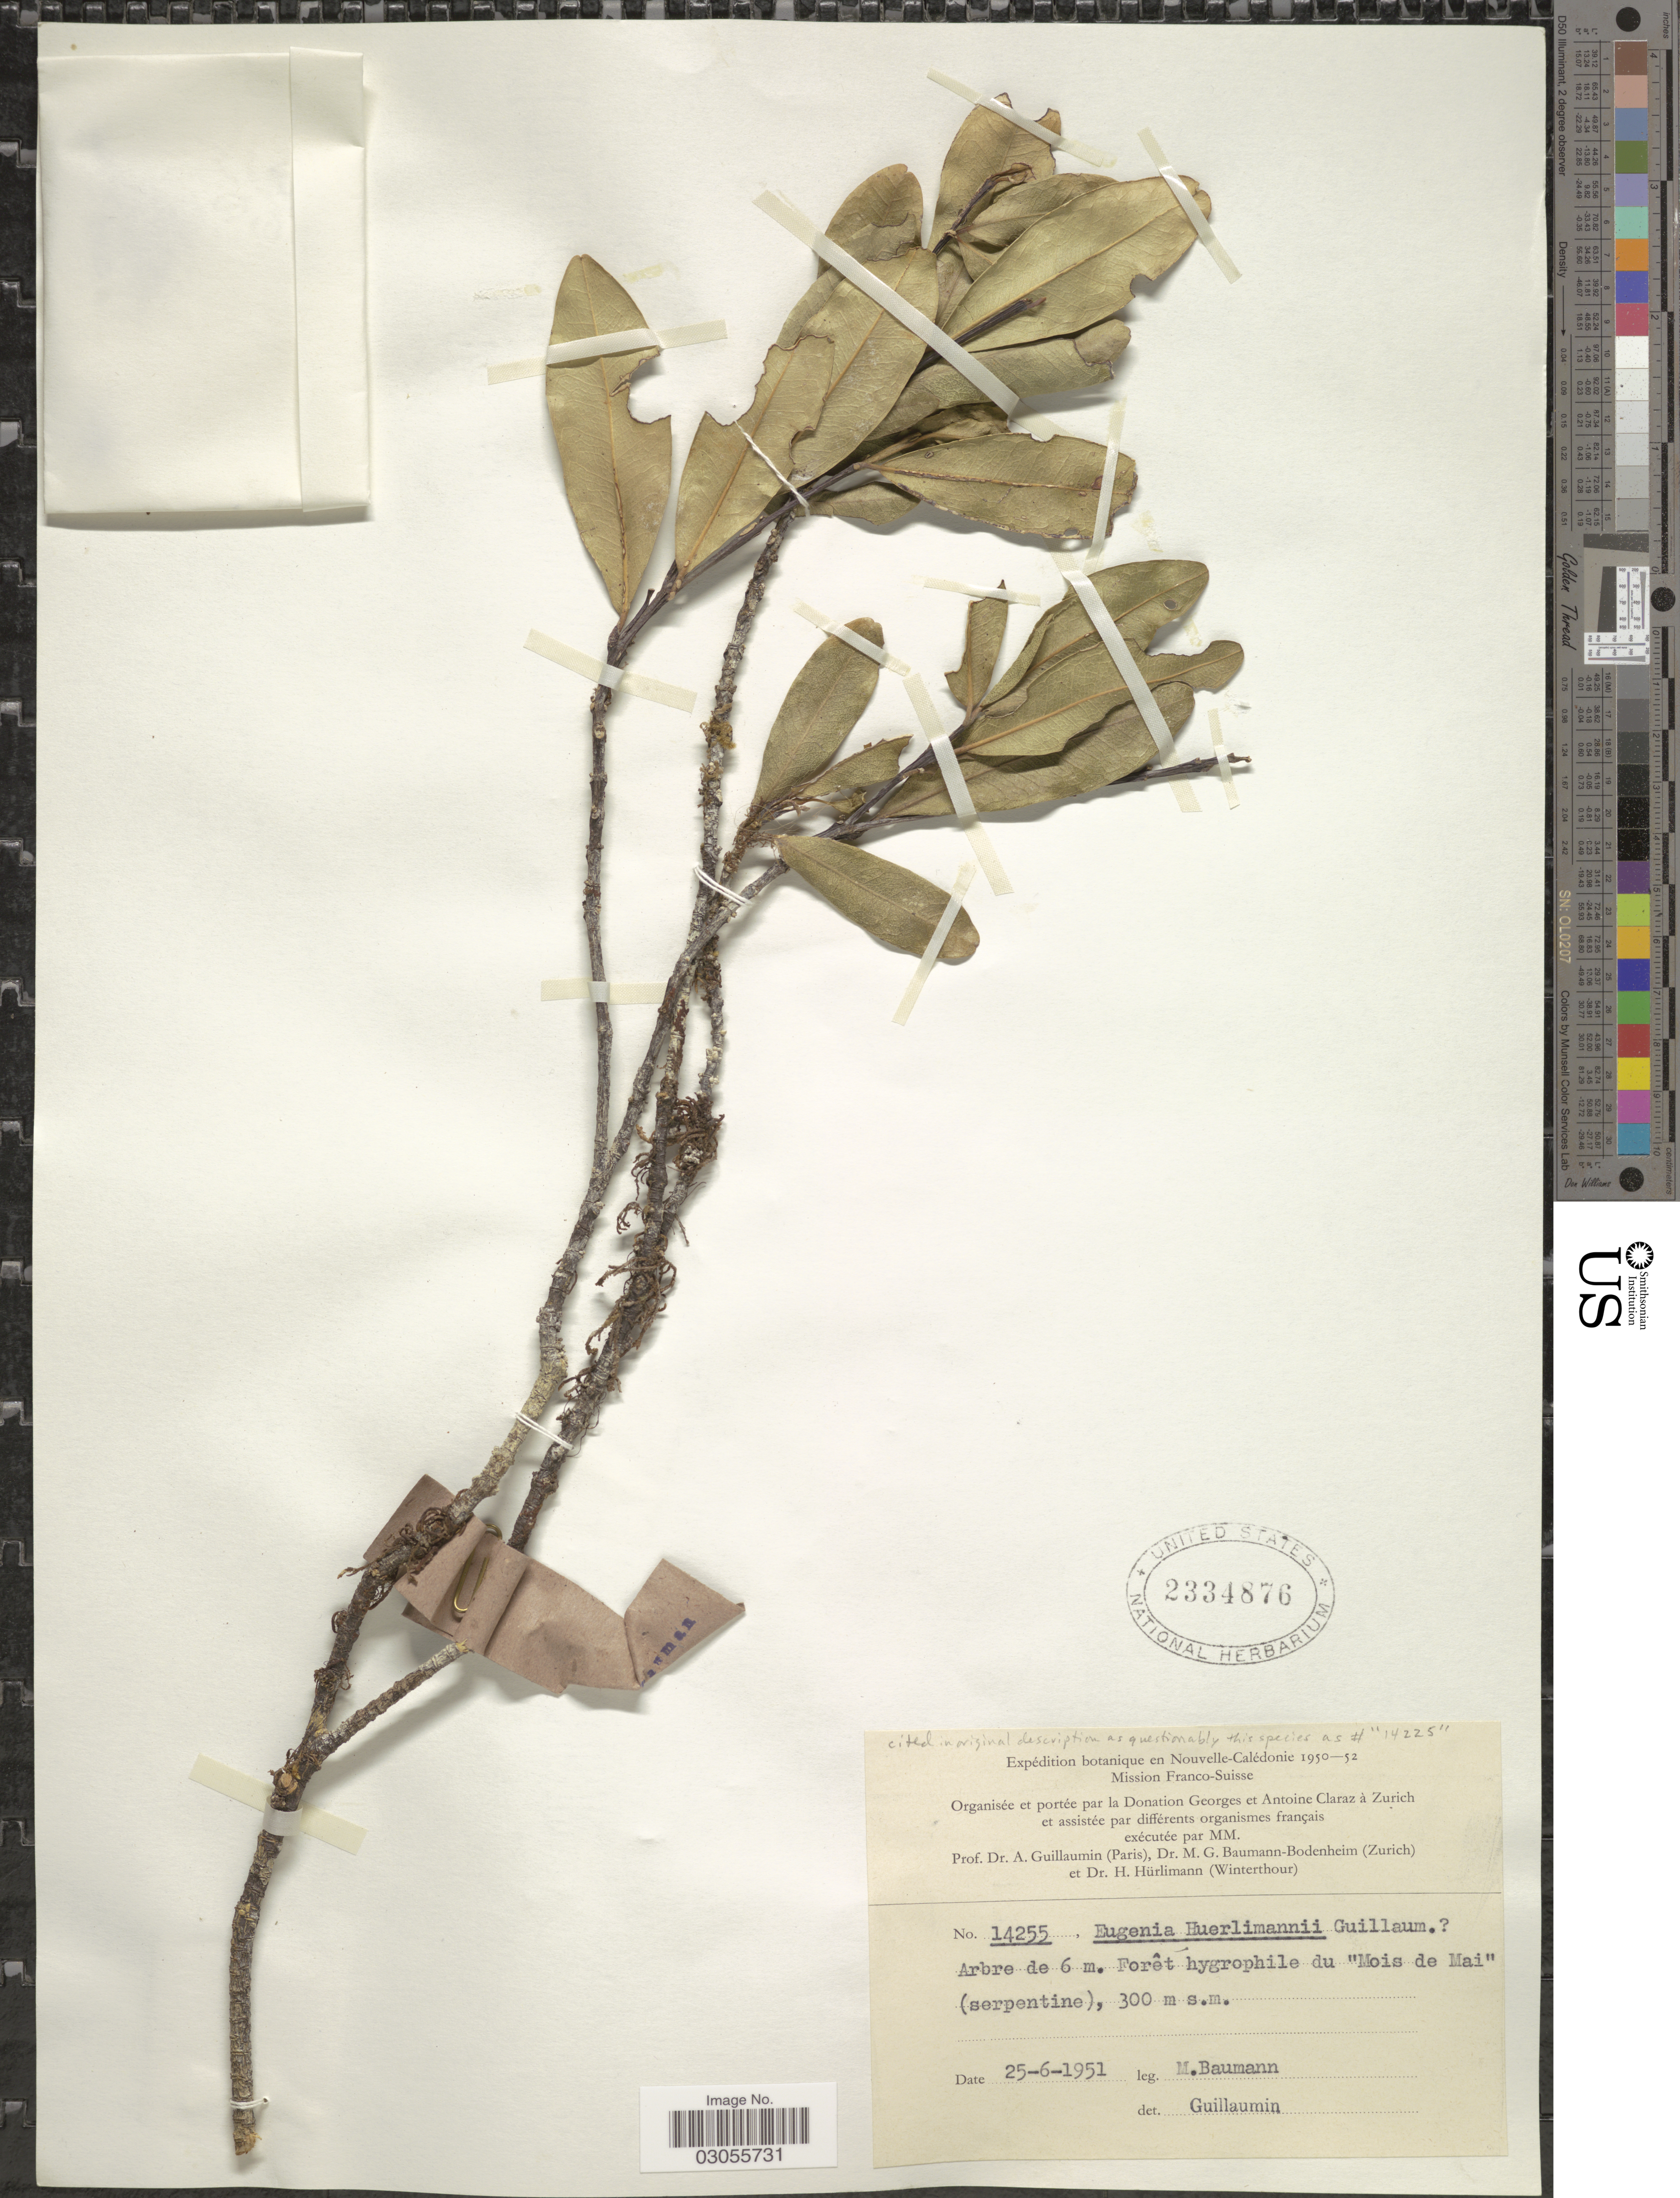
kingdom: Plantae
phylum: Tracheophyta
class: Magnoliopsida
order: Myrtales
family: Myrtaceae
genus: Eugenia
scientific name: Eugenia hurlimannii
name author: Guillaumin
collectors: M. Baumann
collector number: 14255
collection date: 1951-06-25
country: New Caledonia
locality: Forêt hygrophile du "Mois de Mai".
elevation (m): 300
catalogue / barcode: US 2334876